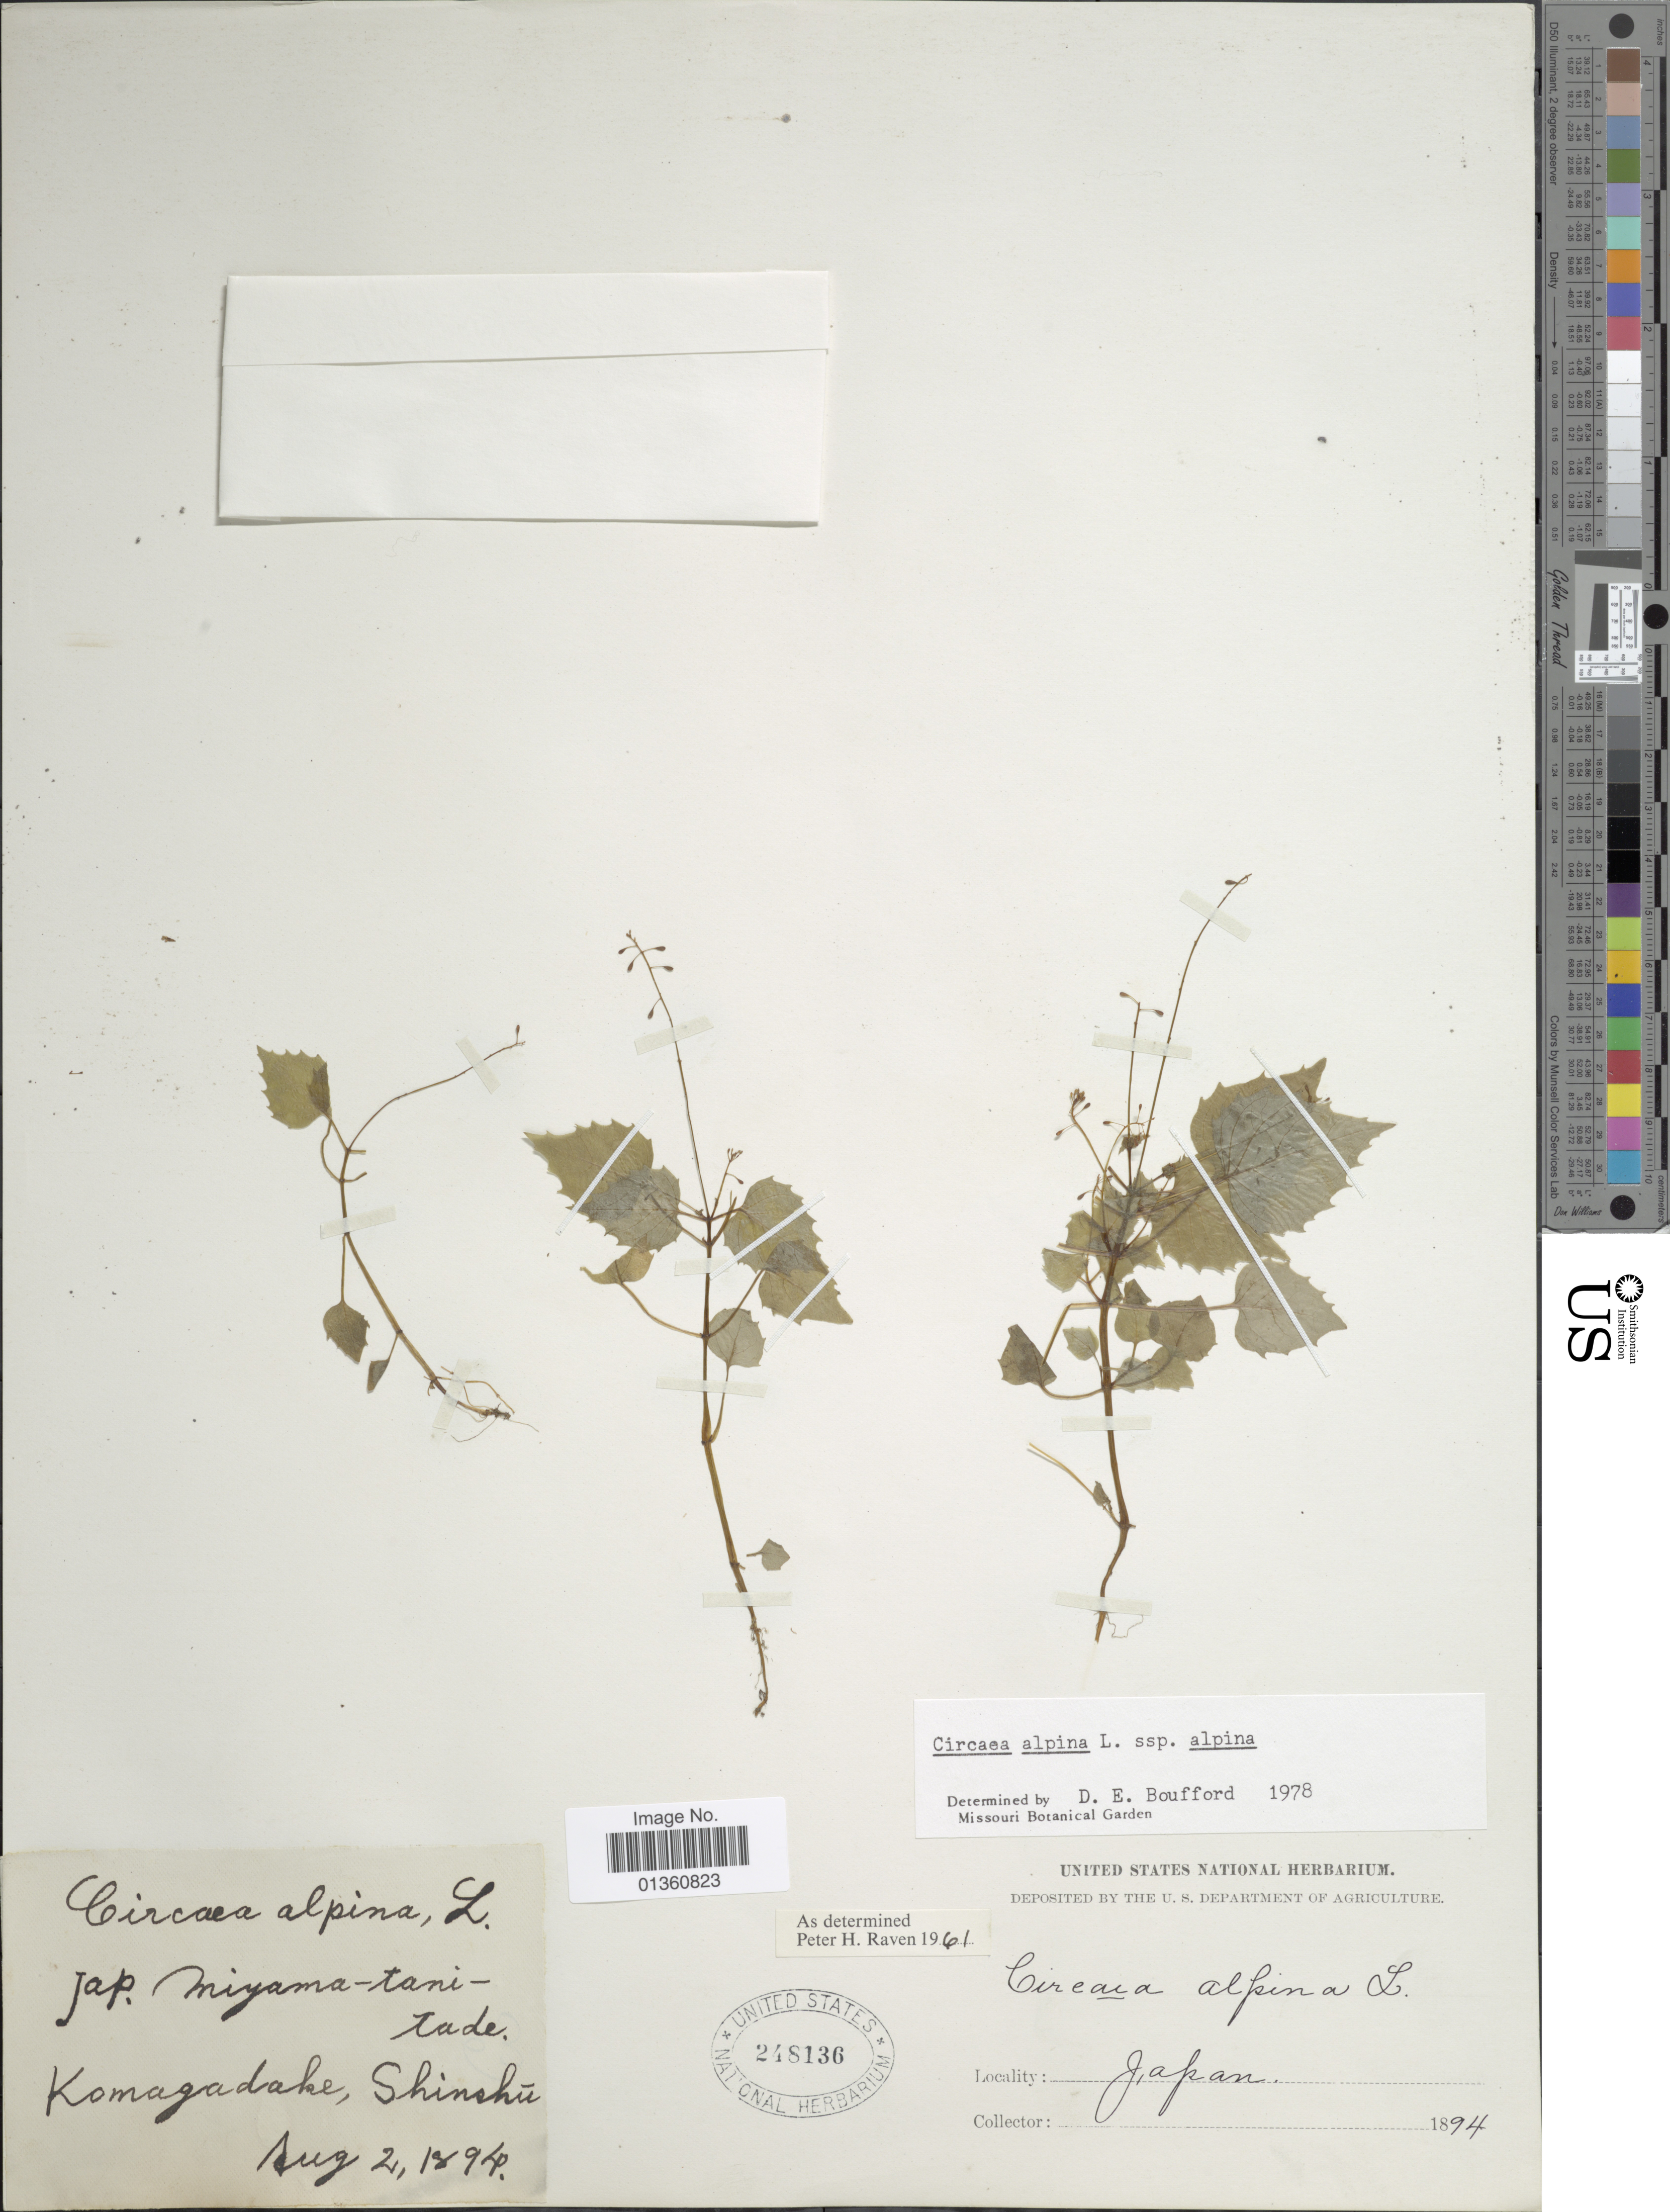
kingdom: Plantae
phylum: Tracheophyta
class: Magnoliopsida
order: Myrtales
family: Onagraceae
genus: Circaea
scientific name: Circaea alpina subsp. alpina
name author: L.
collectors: U.S. National Herbarium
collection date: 1894-08-02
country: Japan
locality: Miyama-tani-tade. Komagadake, Shinshü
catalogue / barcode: US 248136